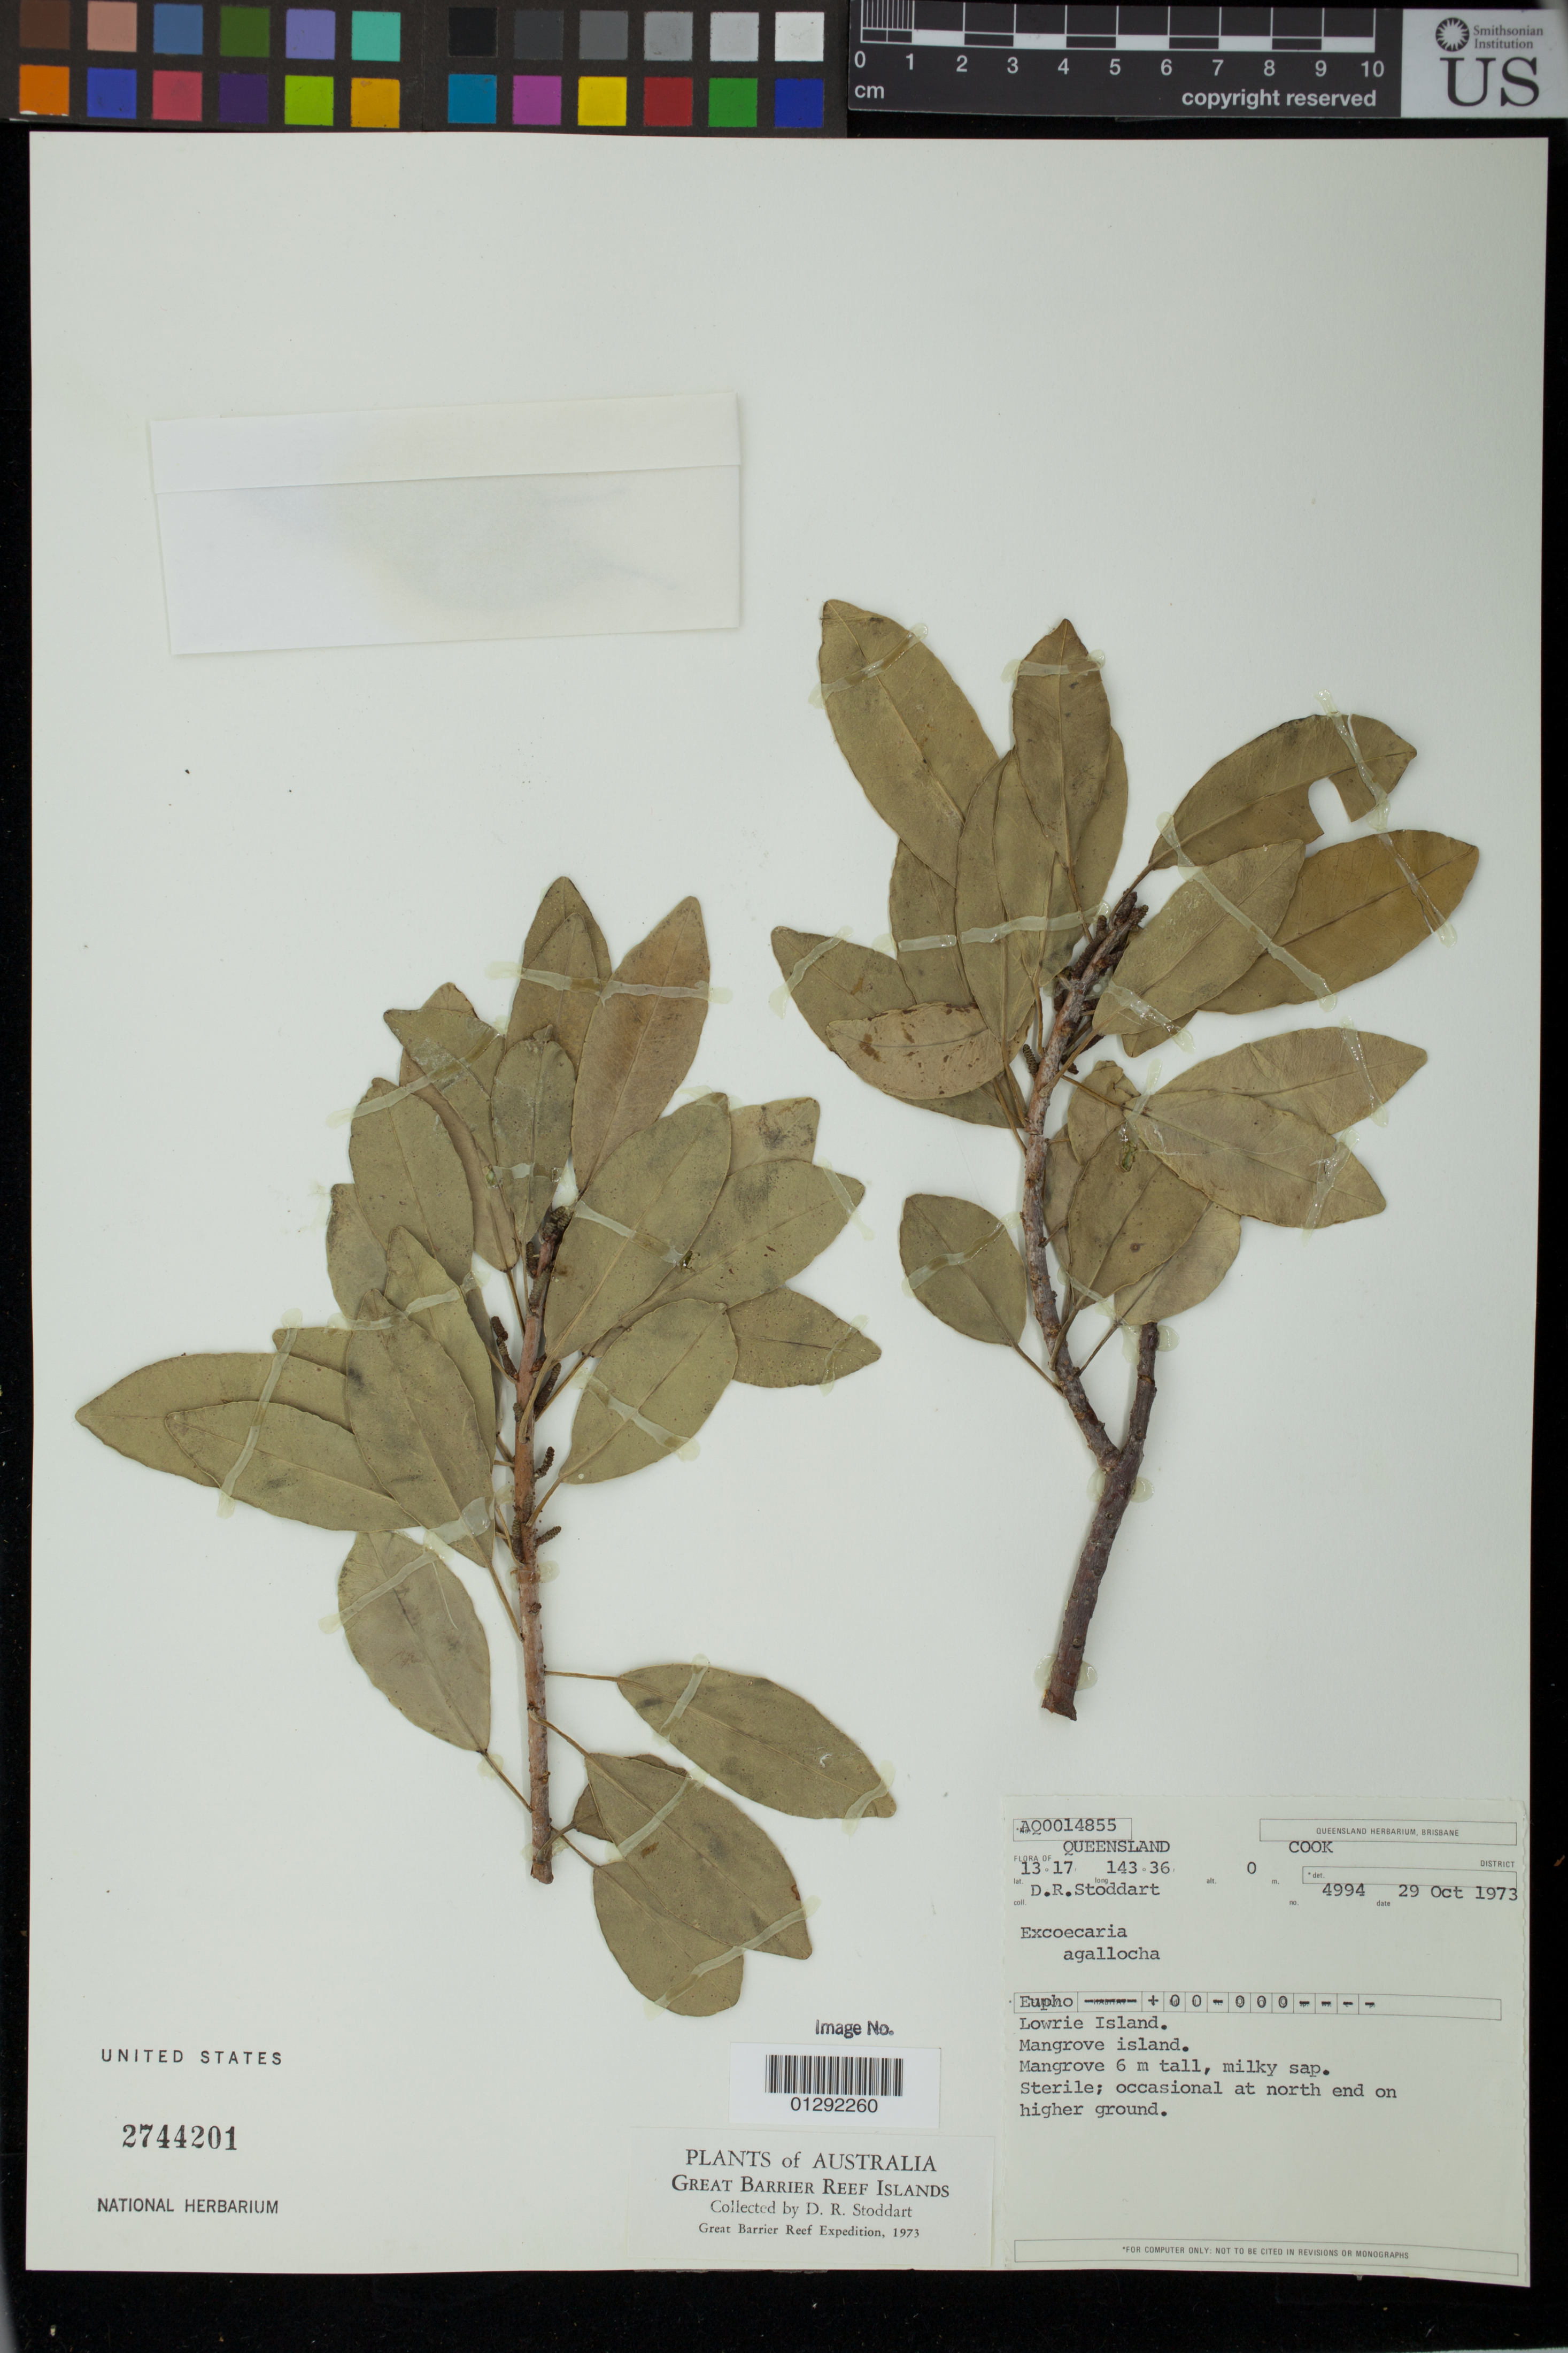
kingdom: Plantae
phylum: Tracheophyta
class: Magnoliopsida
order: Malpighiales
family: Euphorbiaceae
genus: Excoecaria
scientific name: Excoecaria agallocha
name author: L.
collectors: D. R. Stoddart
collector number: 4994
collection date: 1973-10-29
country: Australia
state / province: Queensland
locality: Cook. Lowrie Island.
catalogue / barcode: US 2744201